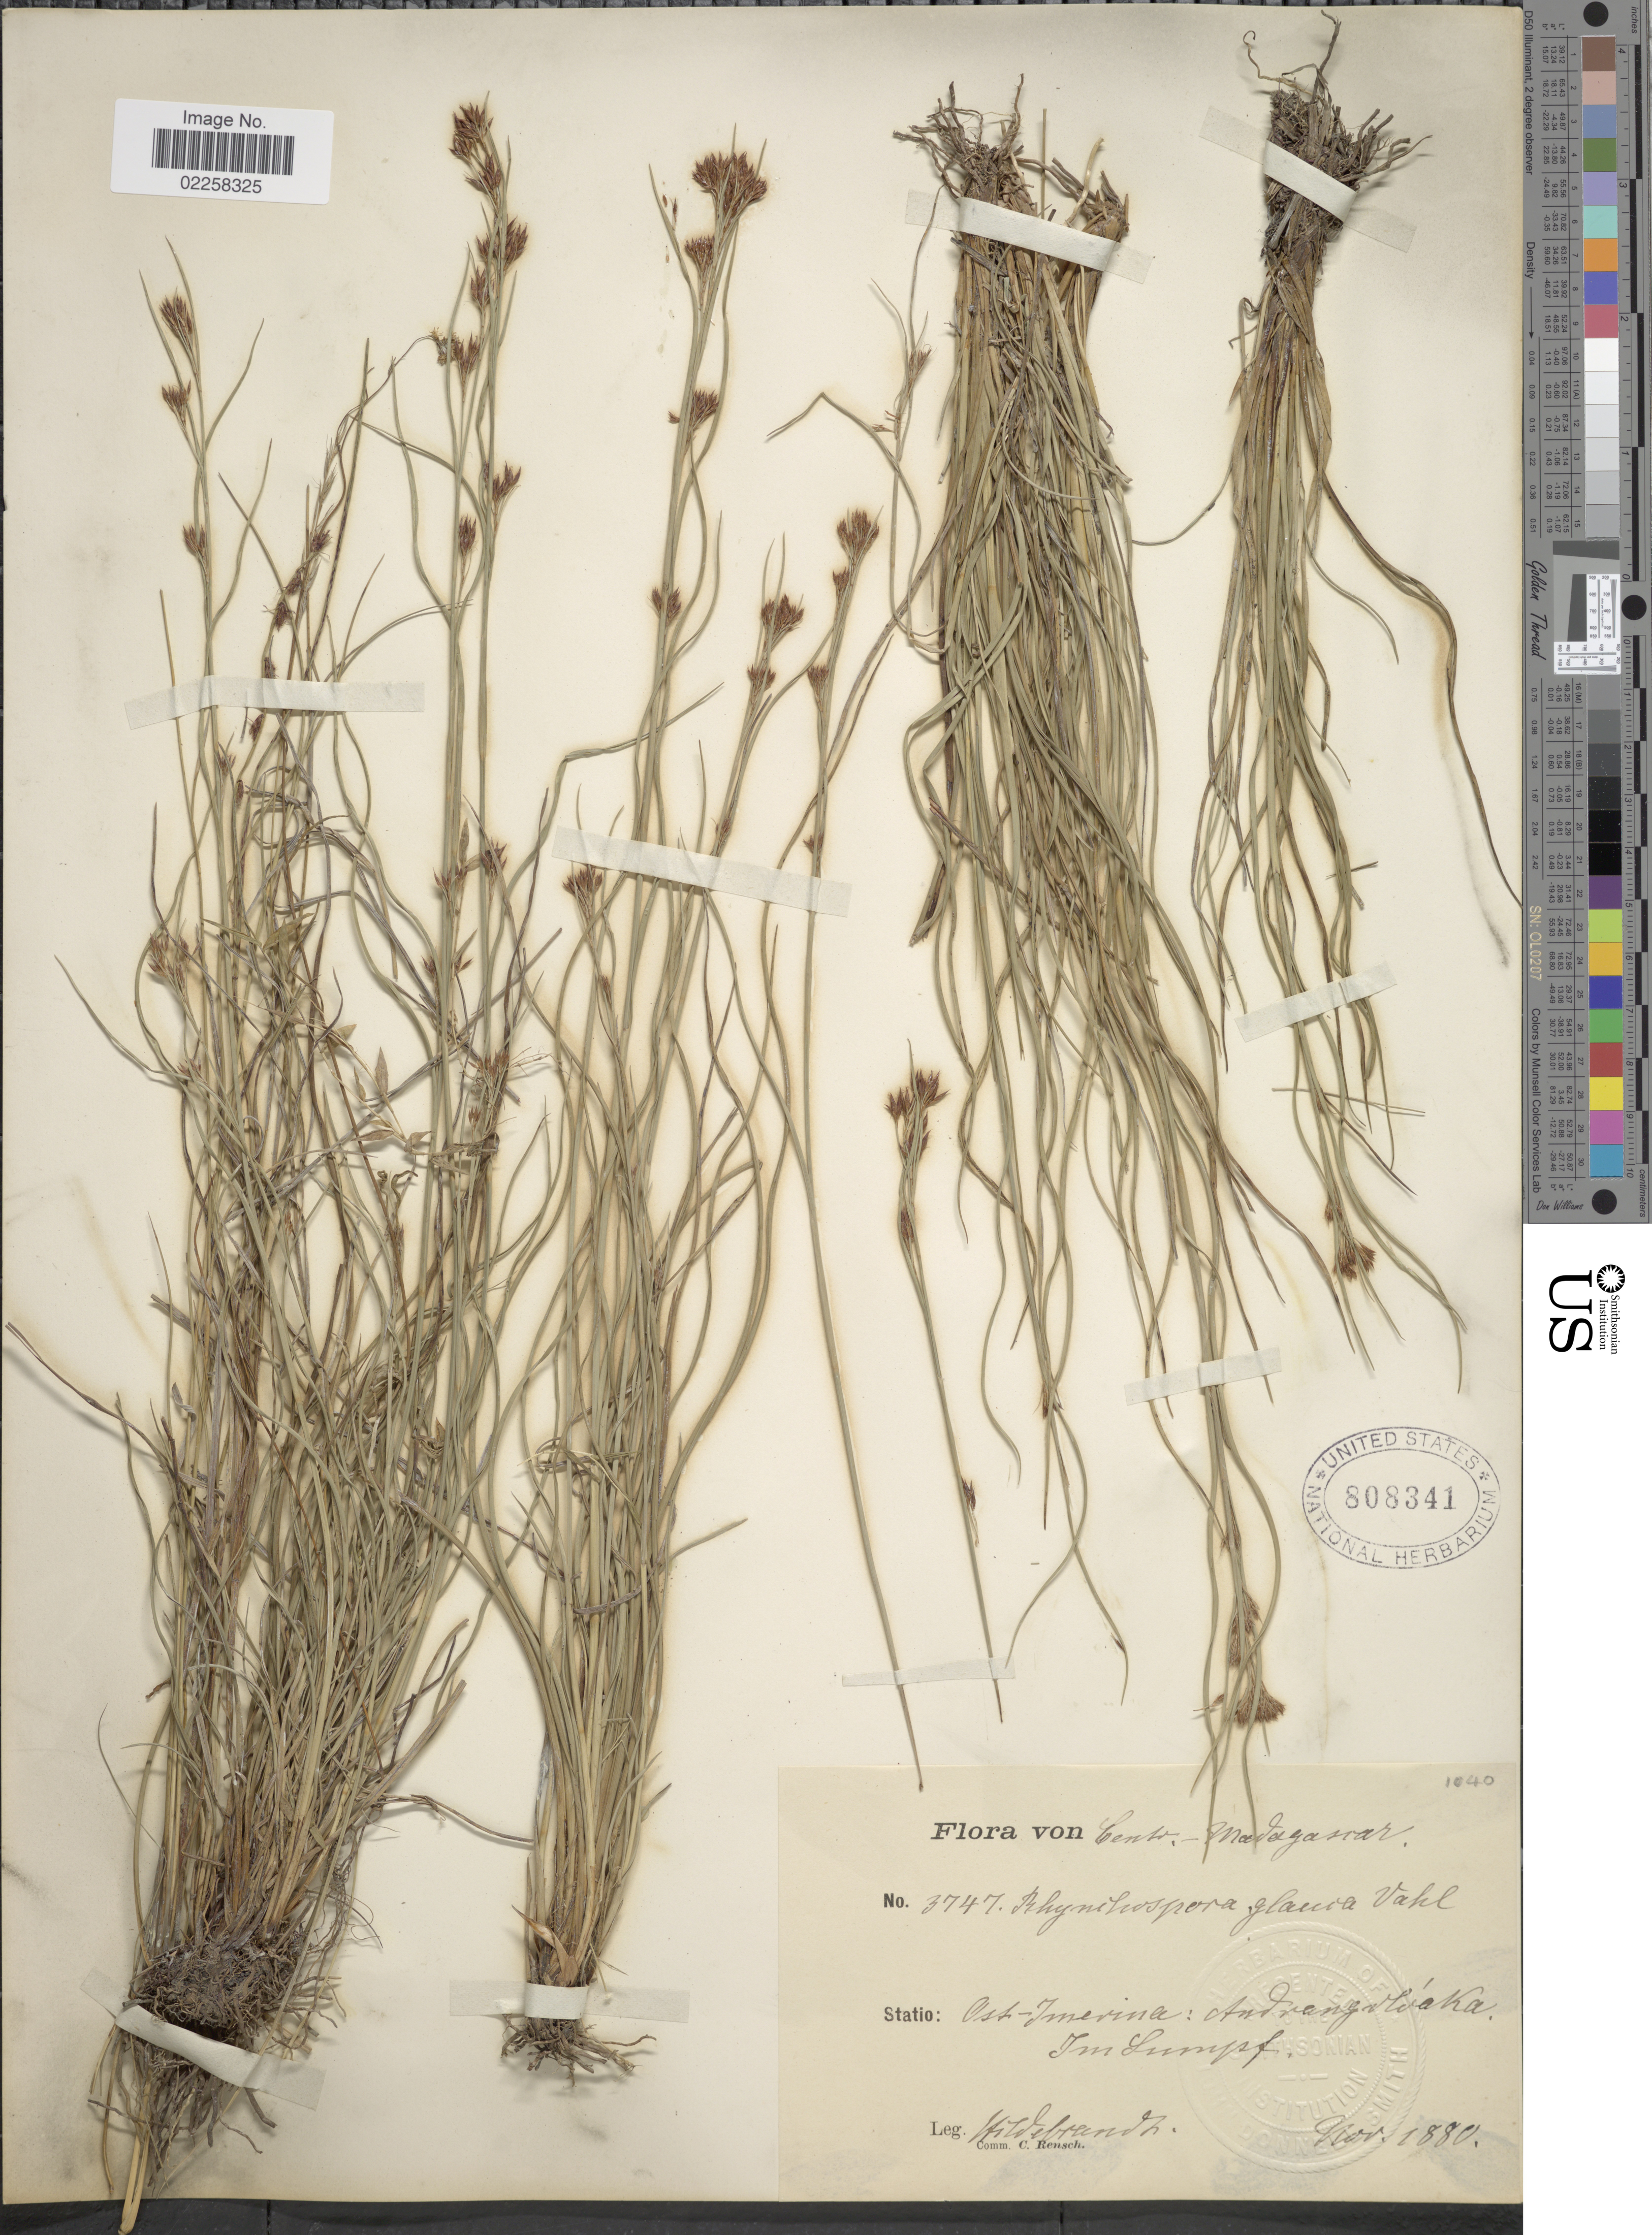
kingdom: Plantae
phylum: Tracheophyta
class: Liliopsida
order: Poales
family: Cyperaceae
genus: Rhynchospora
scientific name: Rhynchospora rugosa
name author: (Vahl) Gale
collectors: J. Hildebrandt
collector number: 3747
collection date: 1880-11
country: Madagascar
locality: Centr. Madagascar, Ost-Imerina: Andrangolvaka, Im Sumpf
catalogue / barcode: US 808341